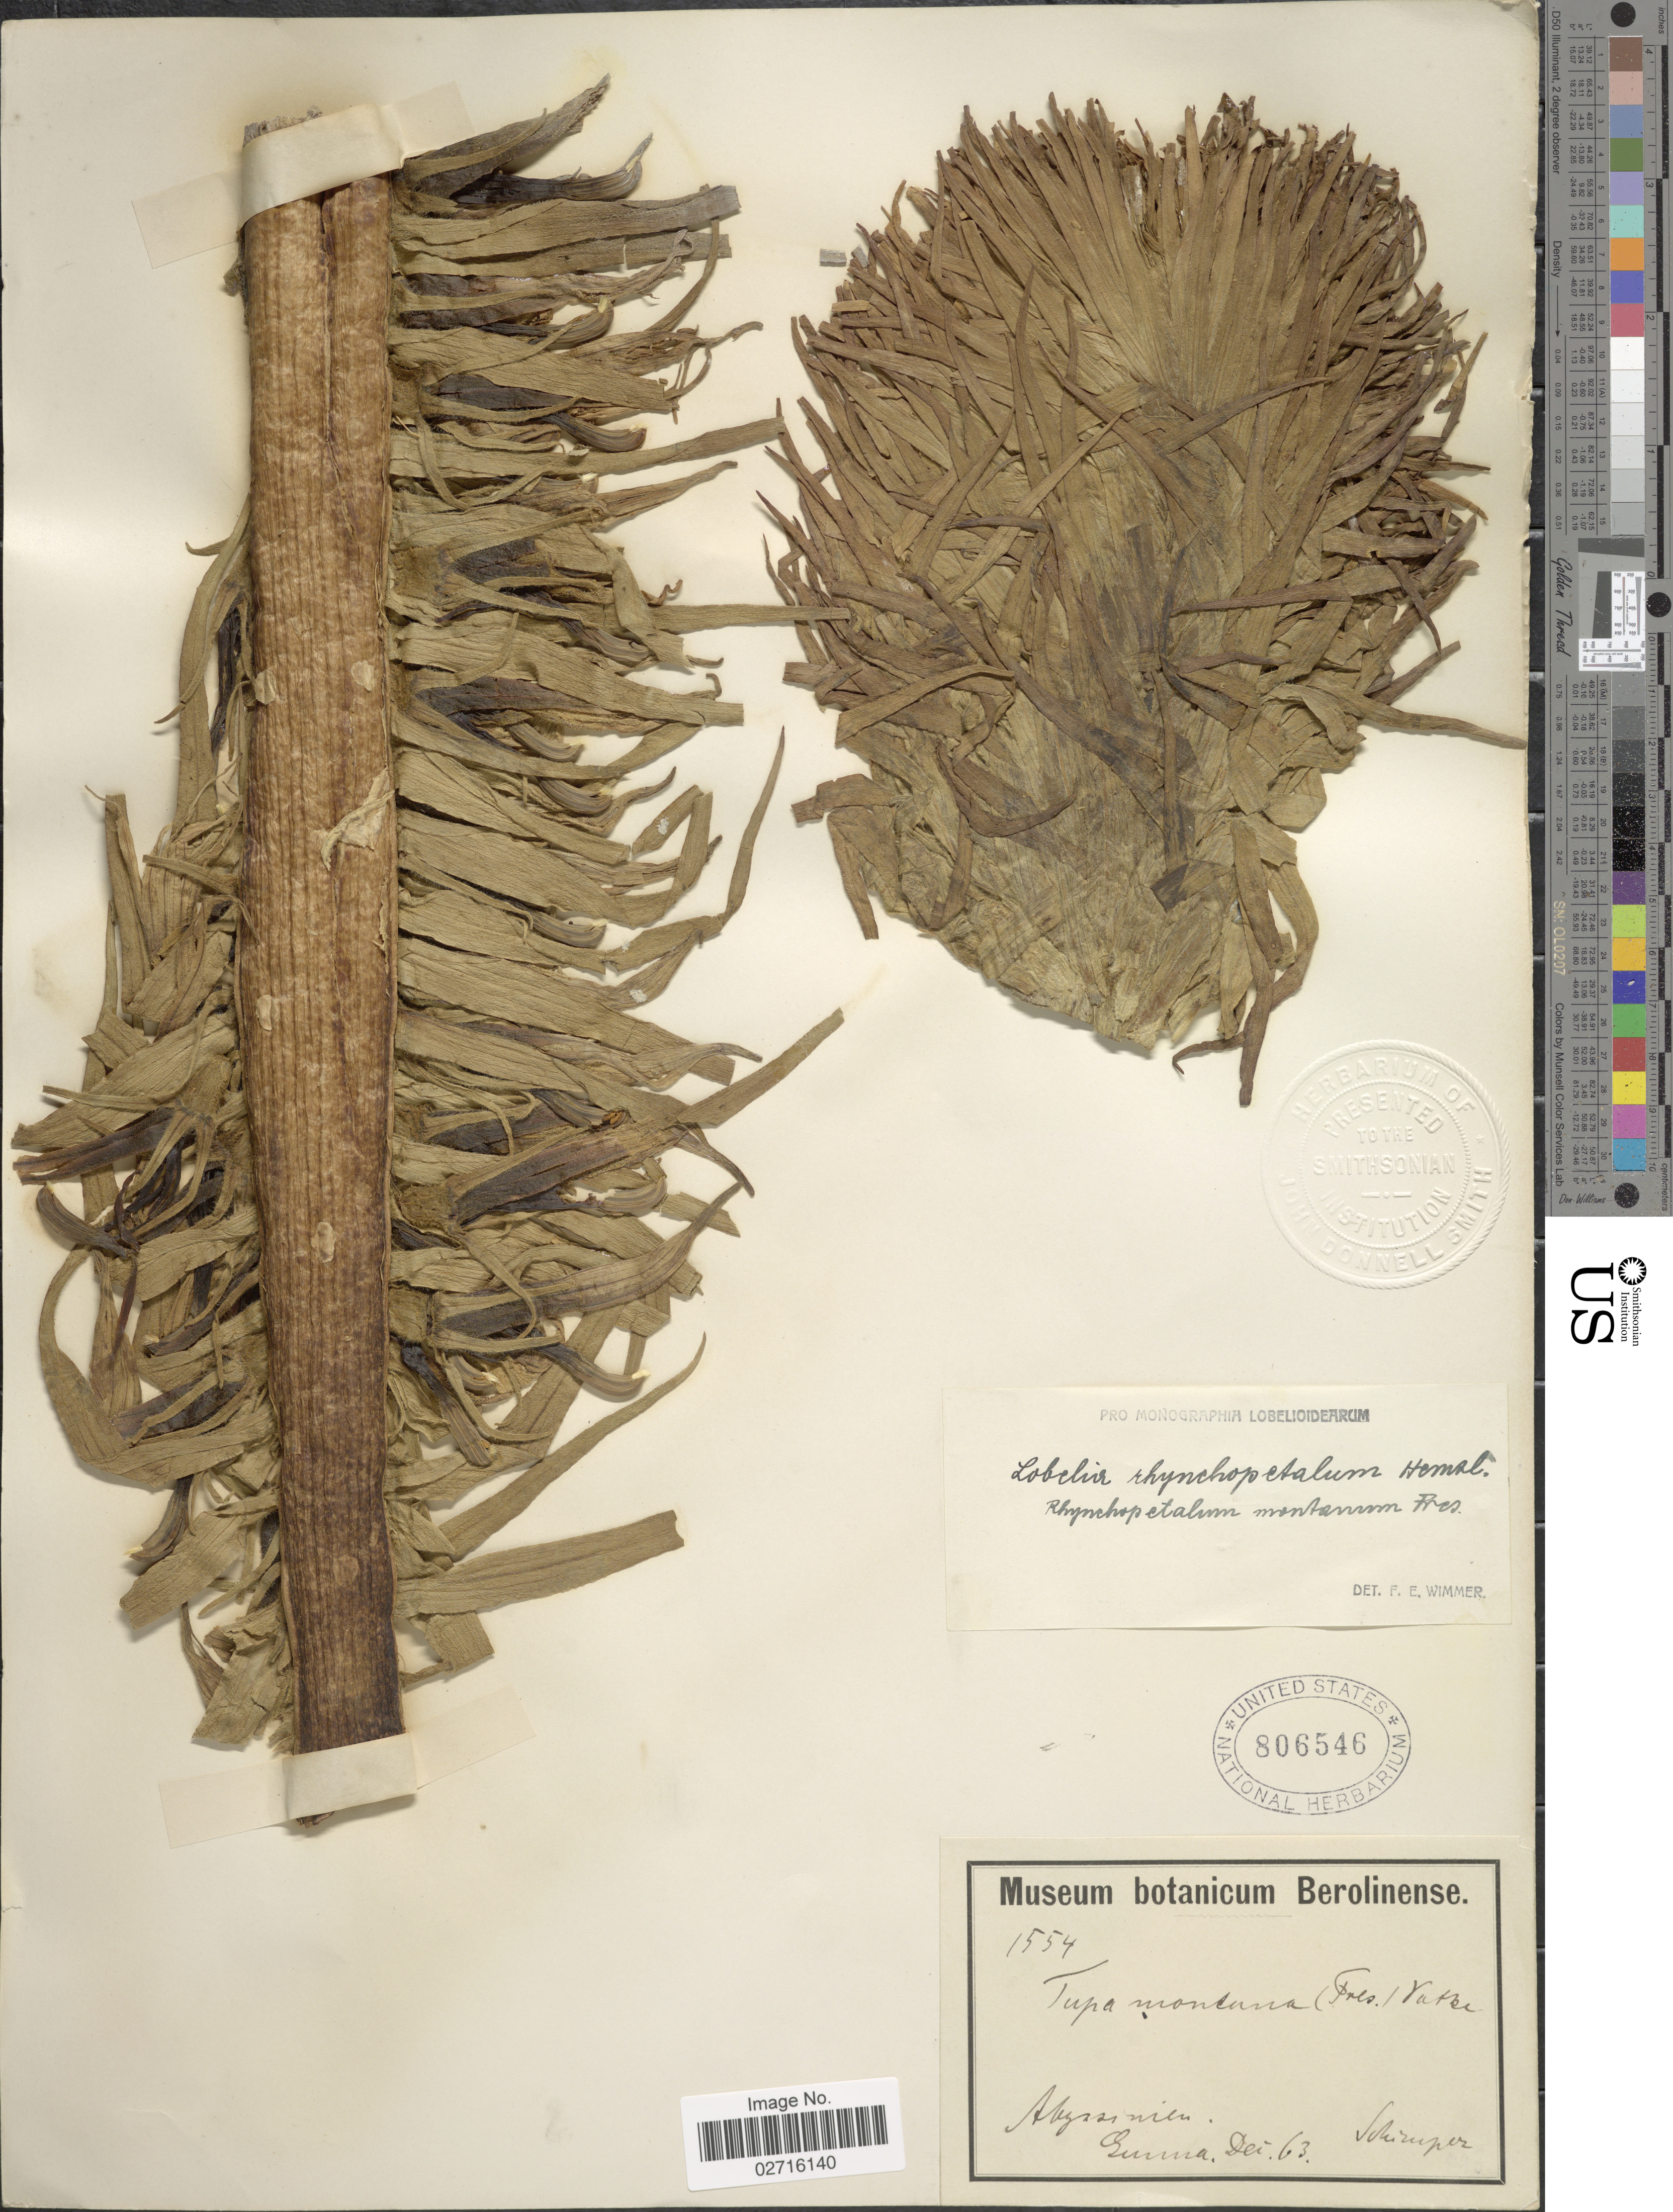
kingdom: Plantae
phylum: Tracheophyta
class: Magnoliopsida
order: Asterales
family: Campanulaceae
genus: Lobelia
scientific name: Lobelia rhynchopetalum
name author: Hemsl.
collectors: -. Schimper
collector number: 1554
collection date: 1863-12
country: Ethiopia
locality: Abyssinia: Gunna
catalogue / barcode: US 806546